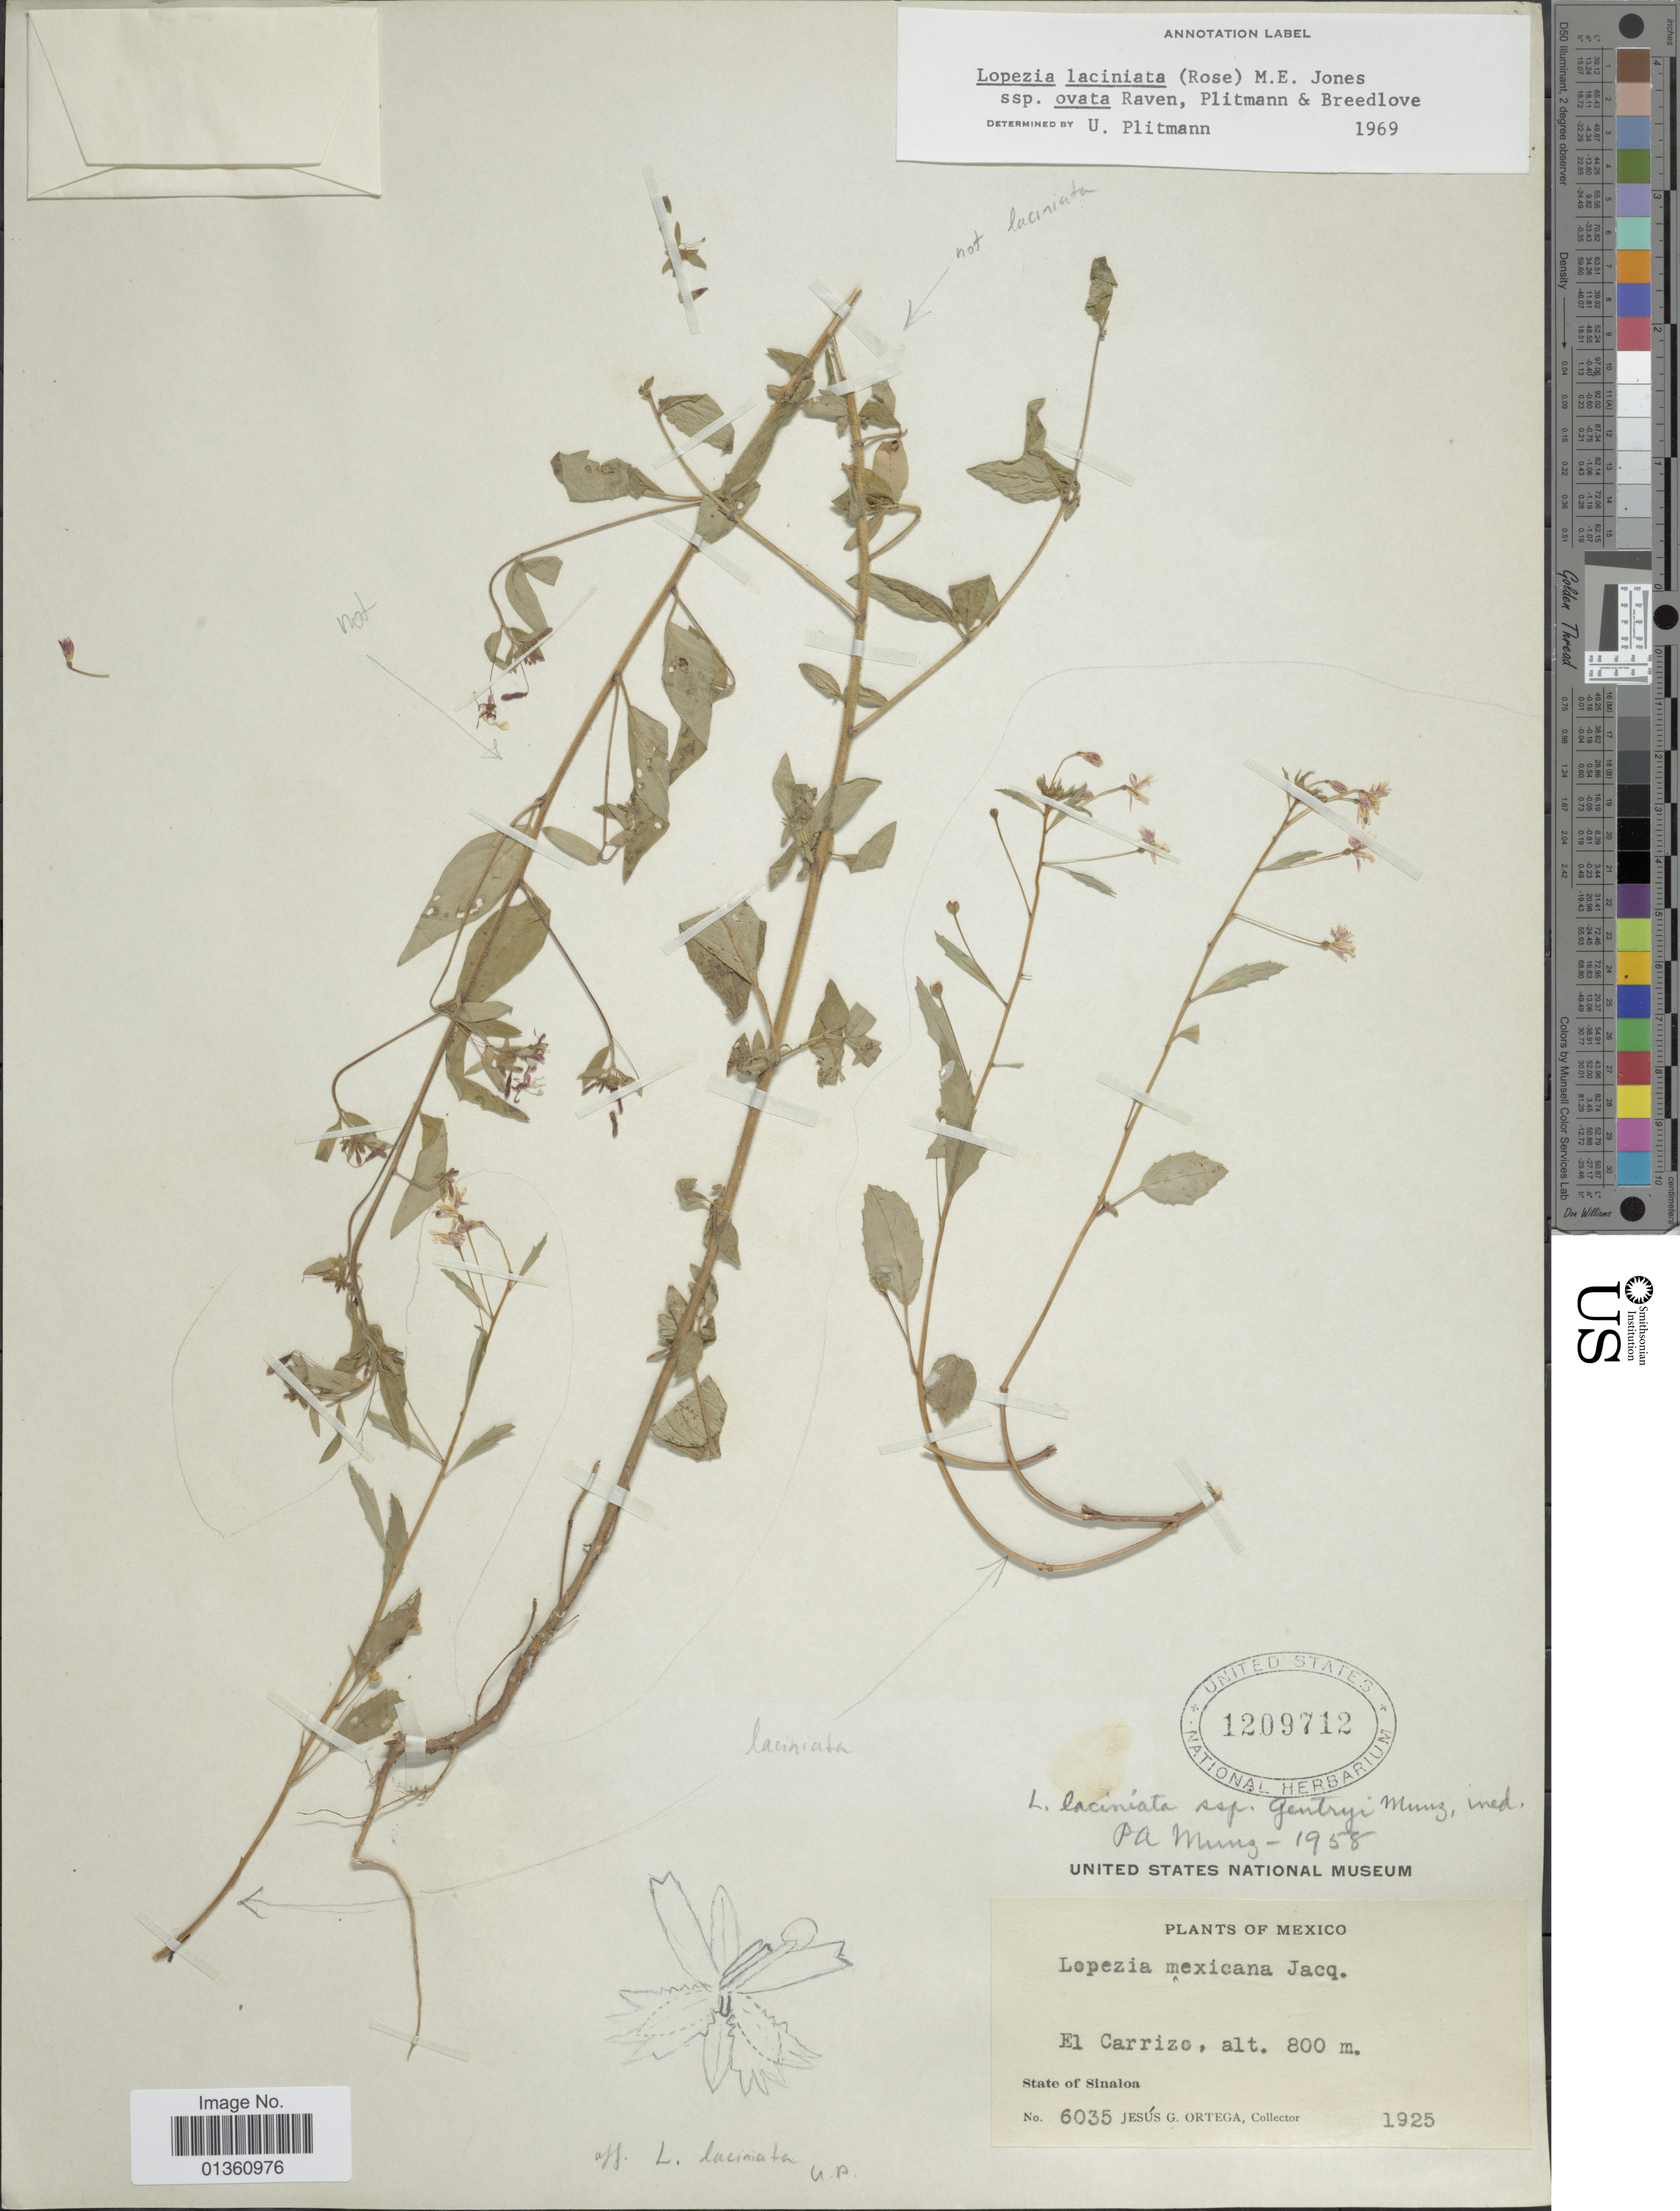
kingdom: Plantae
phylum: Tracheophyta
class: Magnoliopsida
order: Myrtales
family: Onagraceae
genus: Lopezia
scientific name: Lopezia laciniata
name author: (Rose) M.E. Jones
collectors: J. Ortega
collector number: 6035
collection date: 1925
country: Mexico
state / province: Sinaloa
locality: El Carrizo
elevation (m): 800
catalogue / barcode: US 1209712